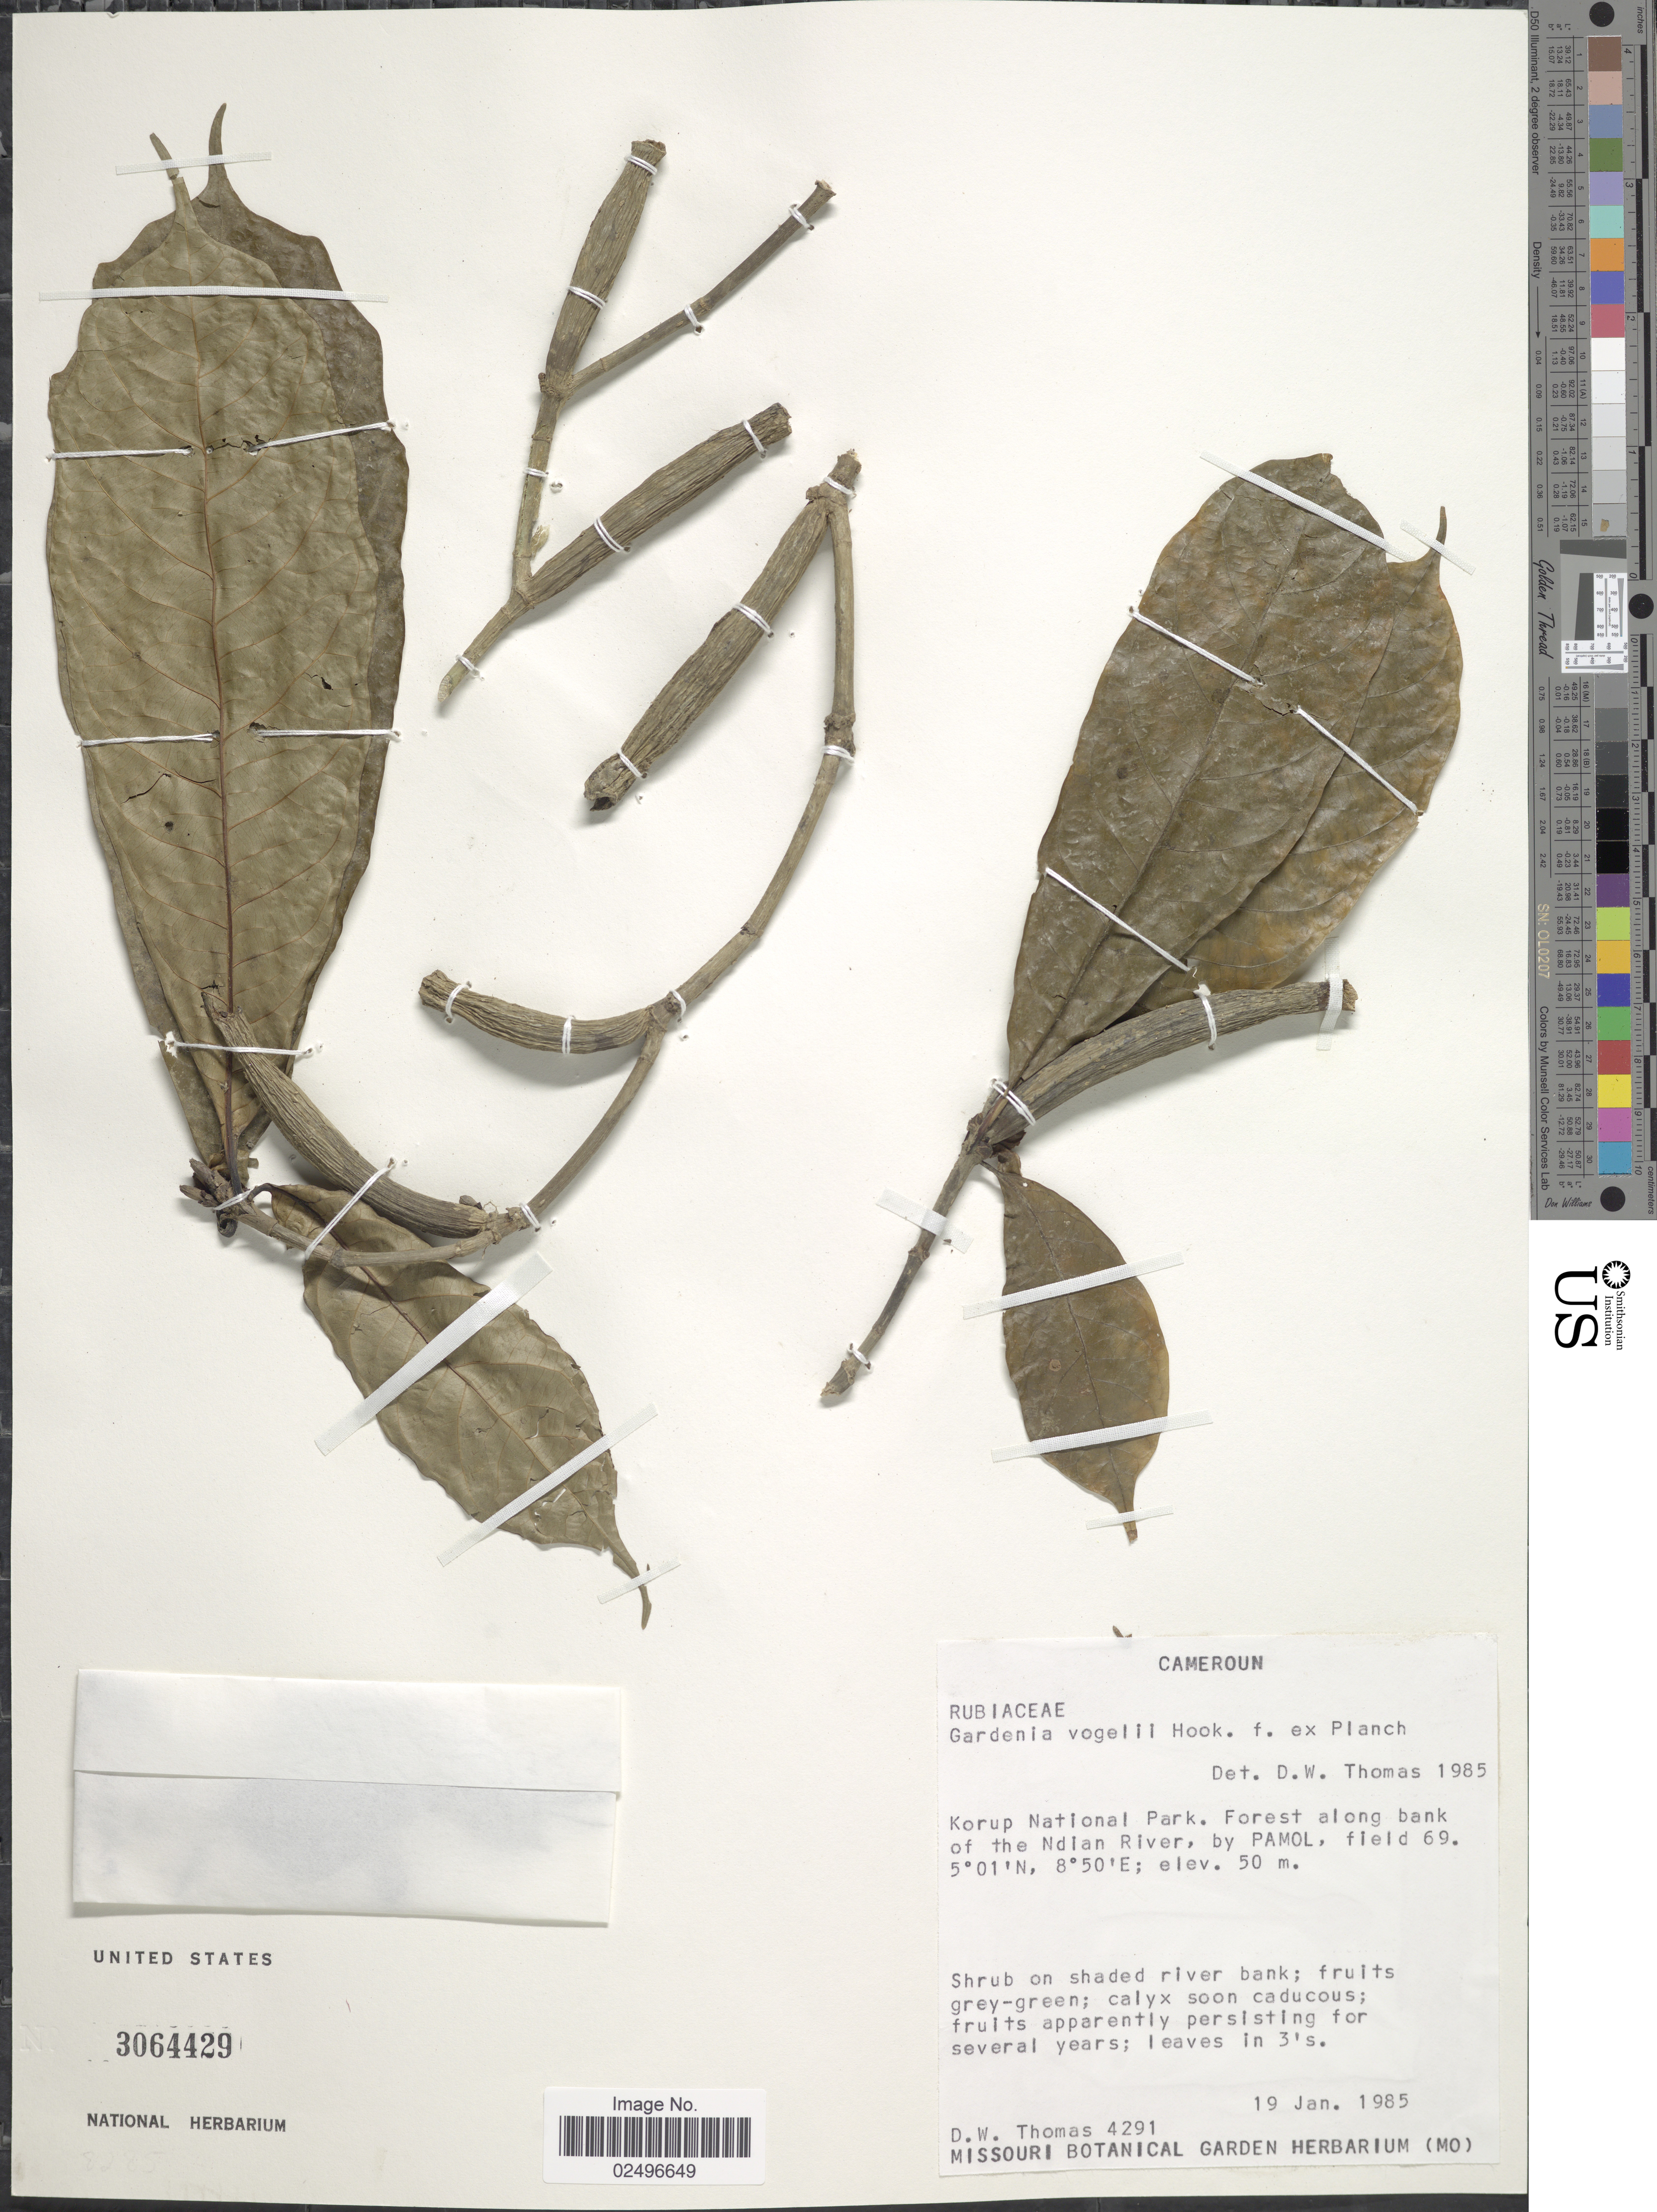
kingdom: Plantae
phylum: Tracheophyta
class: Magnoliopsida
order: Gentianales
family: Rubiaceae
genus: Gardenia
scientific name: Gardenia vogelii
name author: Hook. f. ex Planch.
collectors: D. W. Thomas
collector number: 4291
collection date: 1985-01-19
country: Cameroon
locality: Korup National Park. Forest along bank of the Ndian River, by PAMOL, field 69.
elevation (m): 50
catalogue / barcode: US 3064429